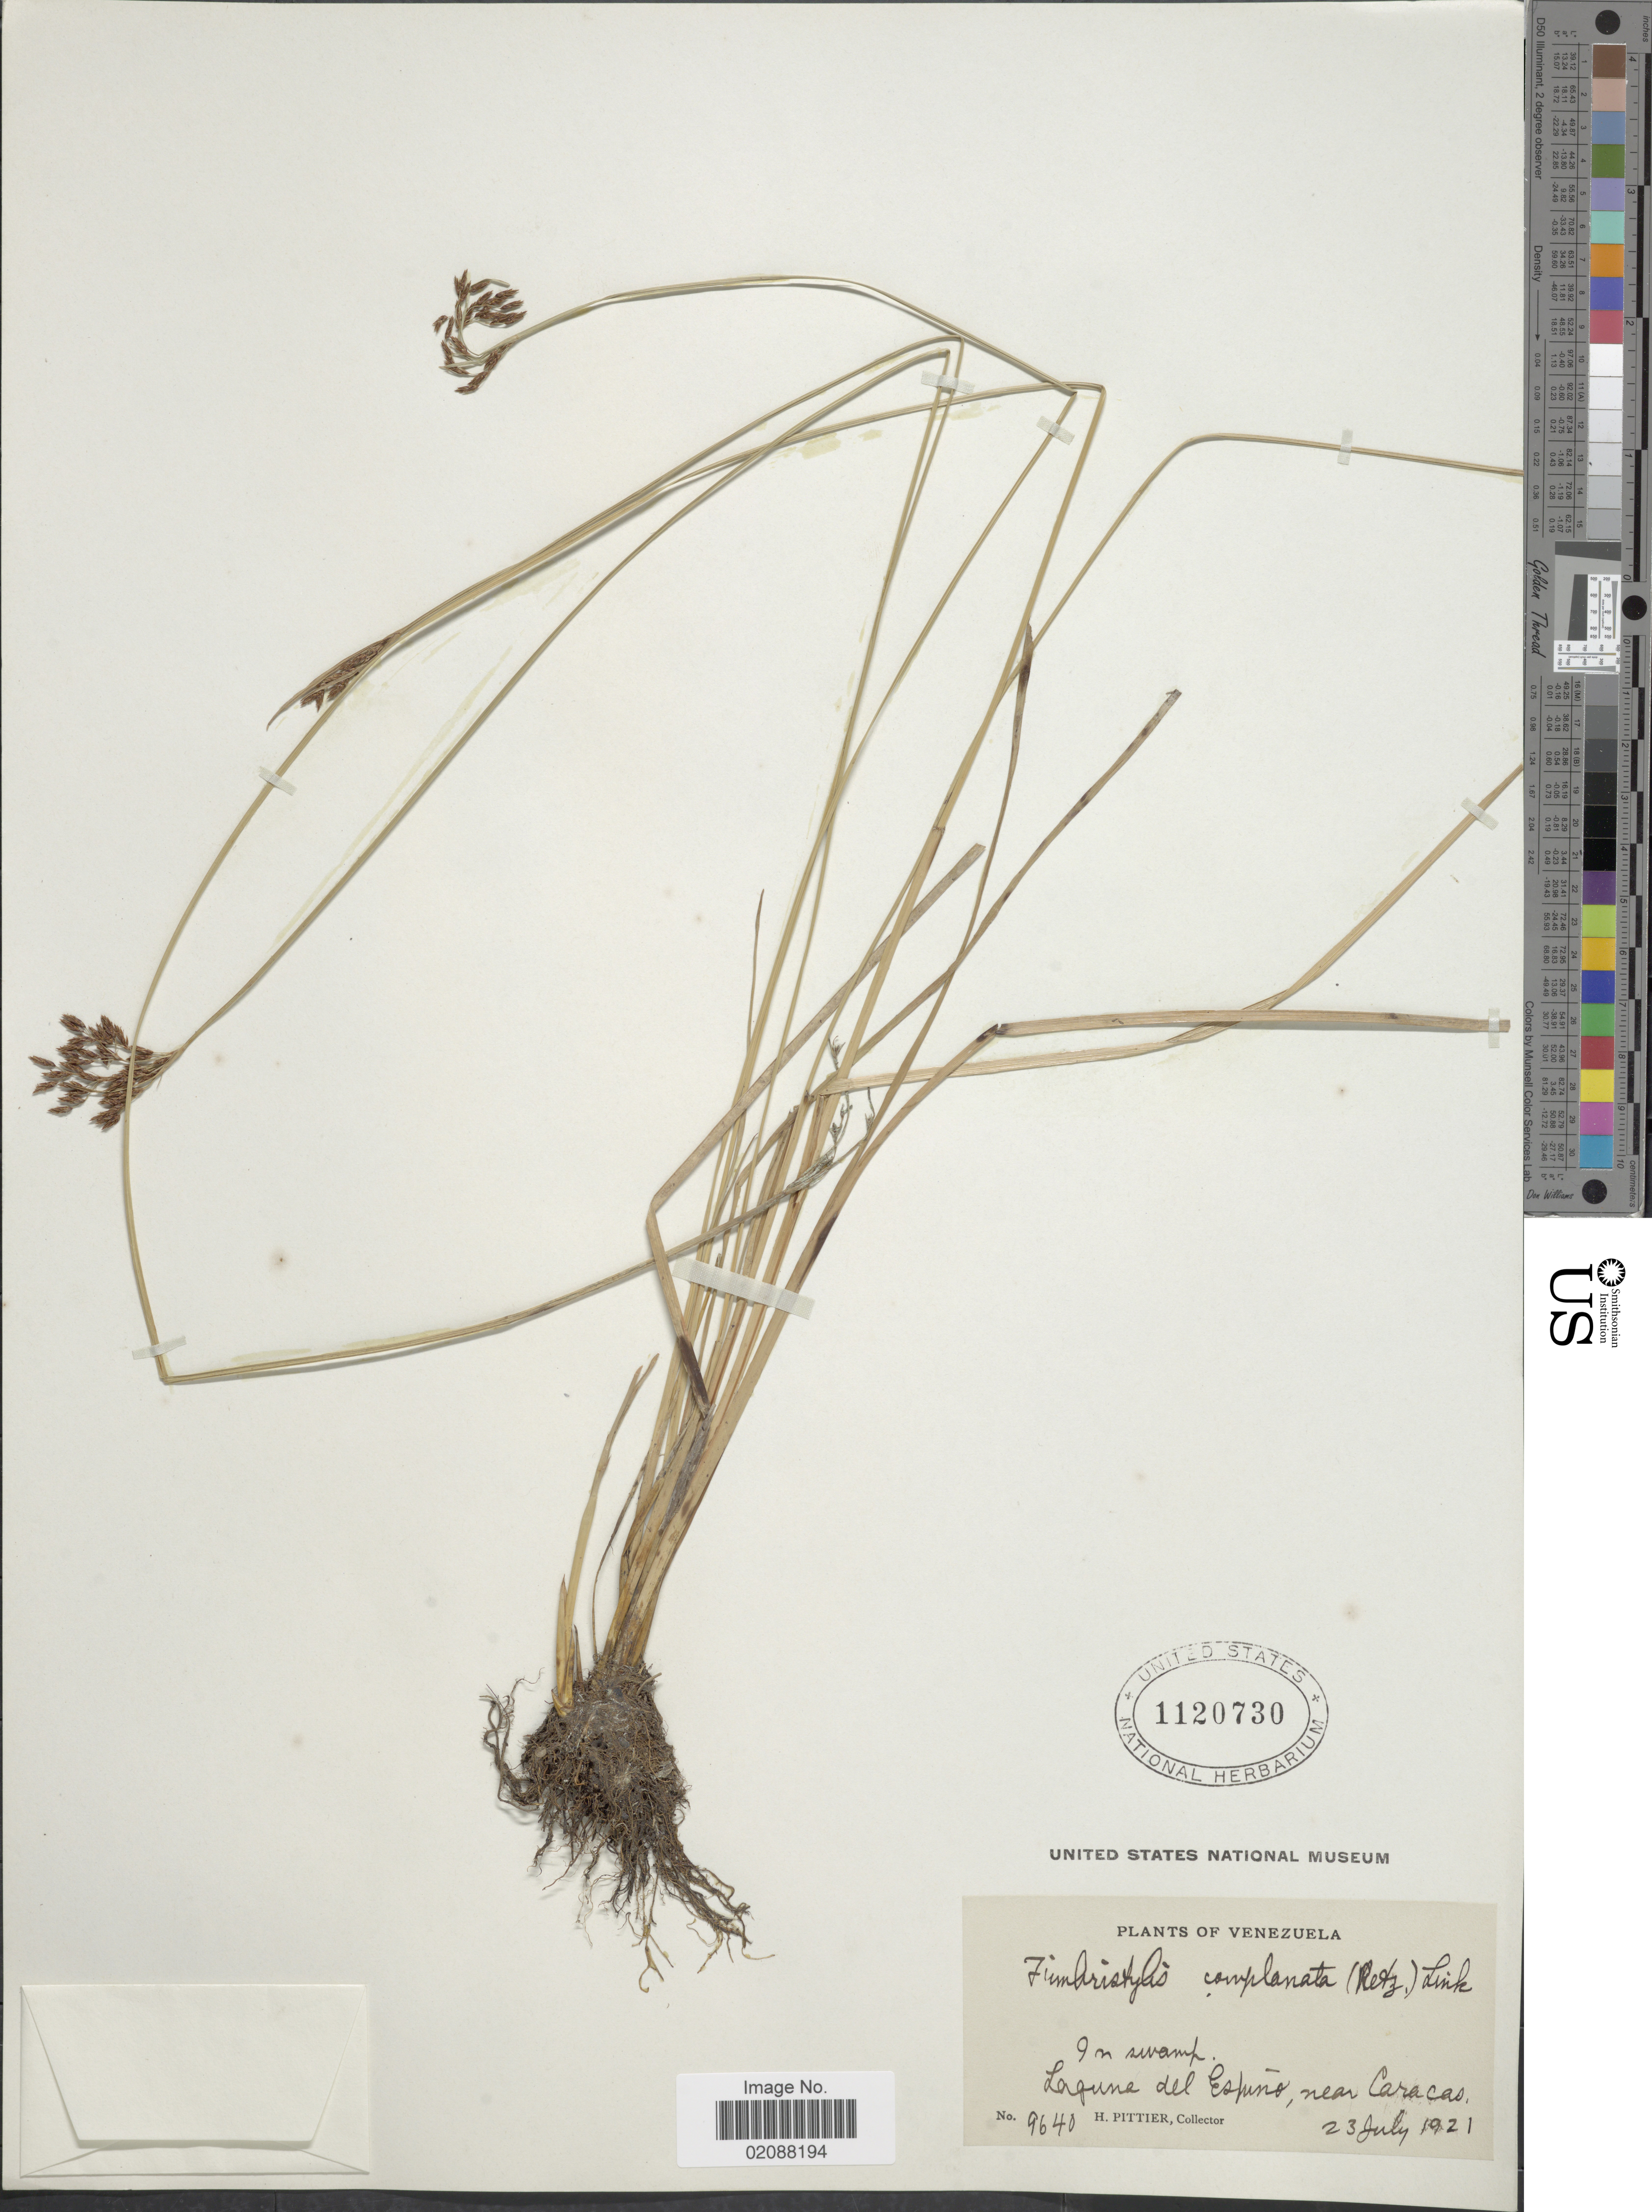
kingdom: Plantae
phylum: Tracheophyta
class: Liliopsida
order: Poales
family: Cyperaceae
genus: Fimbristylis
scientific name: Fimbristylis complanata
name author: (Retz.) Link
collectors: H. F. Pittier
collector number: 9640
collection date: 1921-07-23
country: Venezuela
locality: In swamp, Lagune del Espino, near Caracas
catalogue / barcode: US 1120730